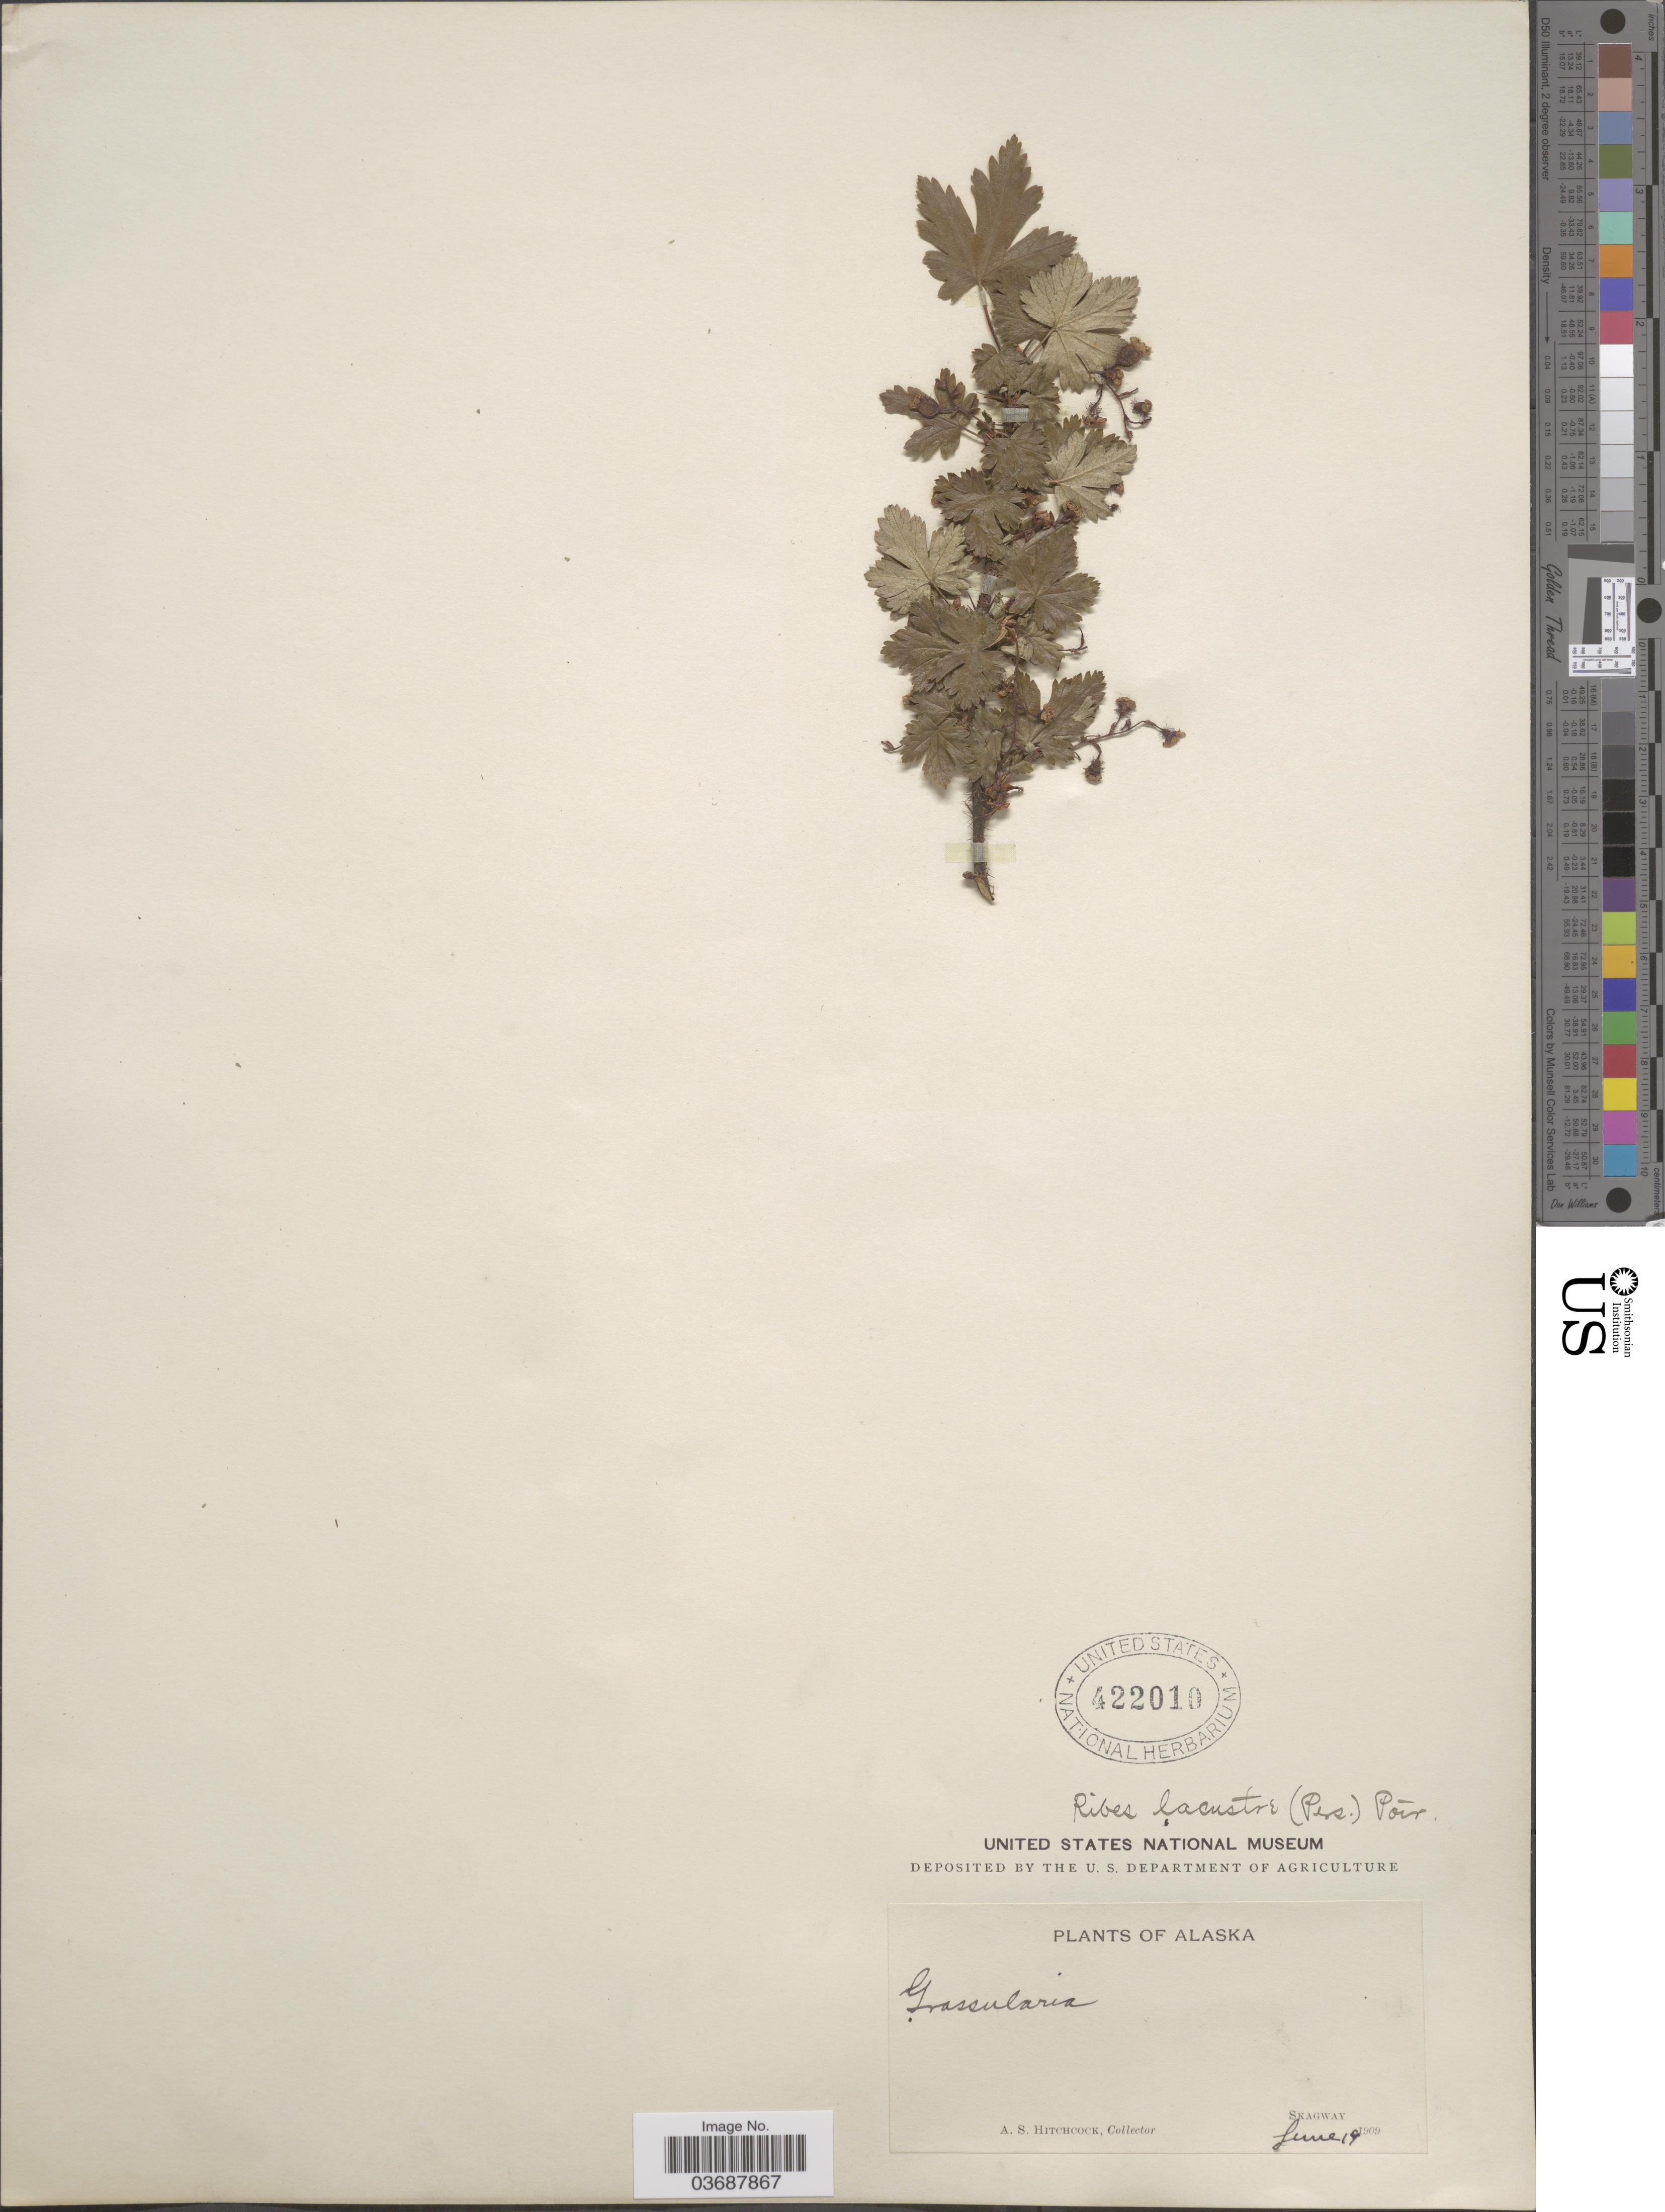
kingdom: Plantae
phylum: Tracheophyta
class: Magnoliopsida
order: Saxifragales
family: Grossulariaceae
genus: Ribes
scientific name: Ribes lacustre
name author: (Pers.) Poir.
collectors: A. S. Hitchcock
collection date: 1909-06-19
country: United States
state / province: Alaska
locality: Skagway.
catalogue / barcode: US 422010